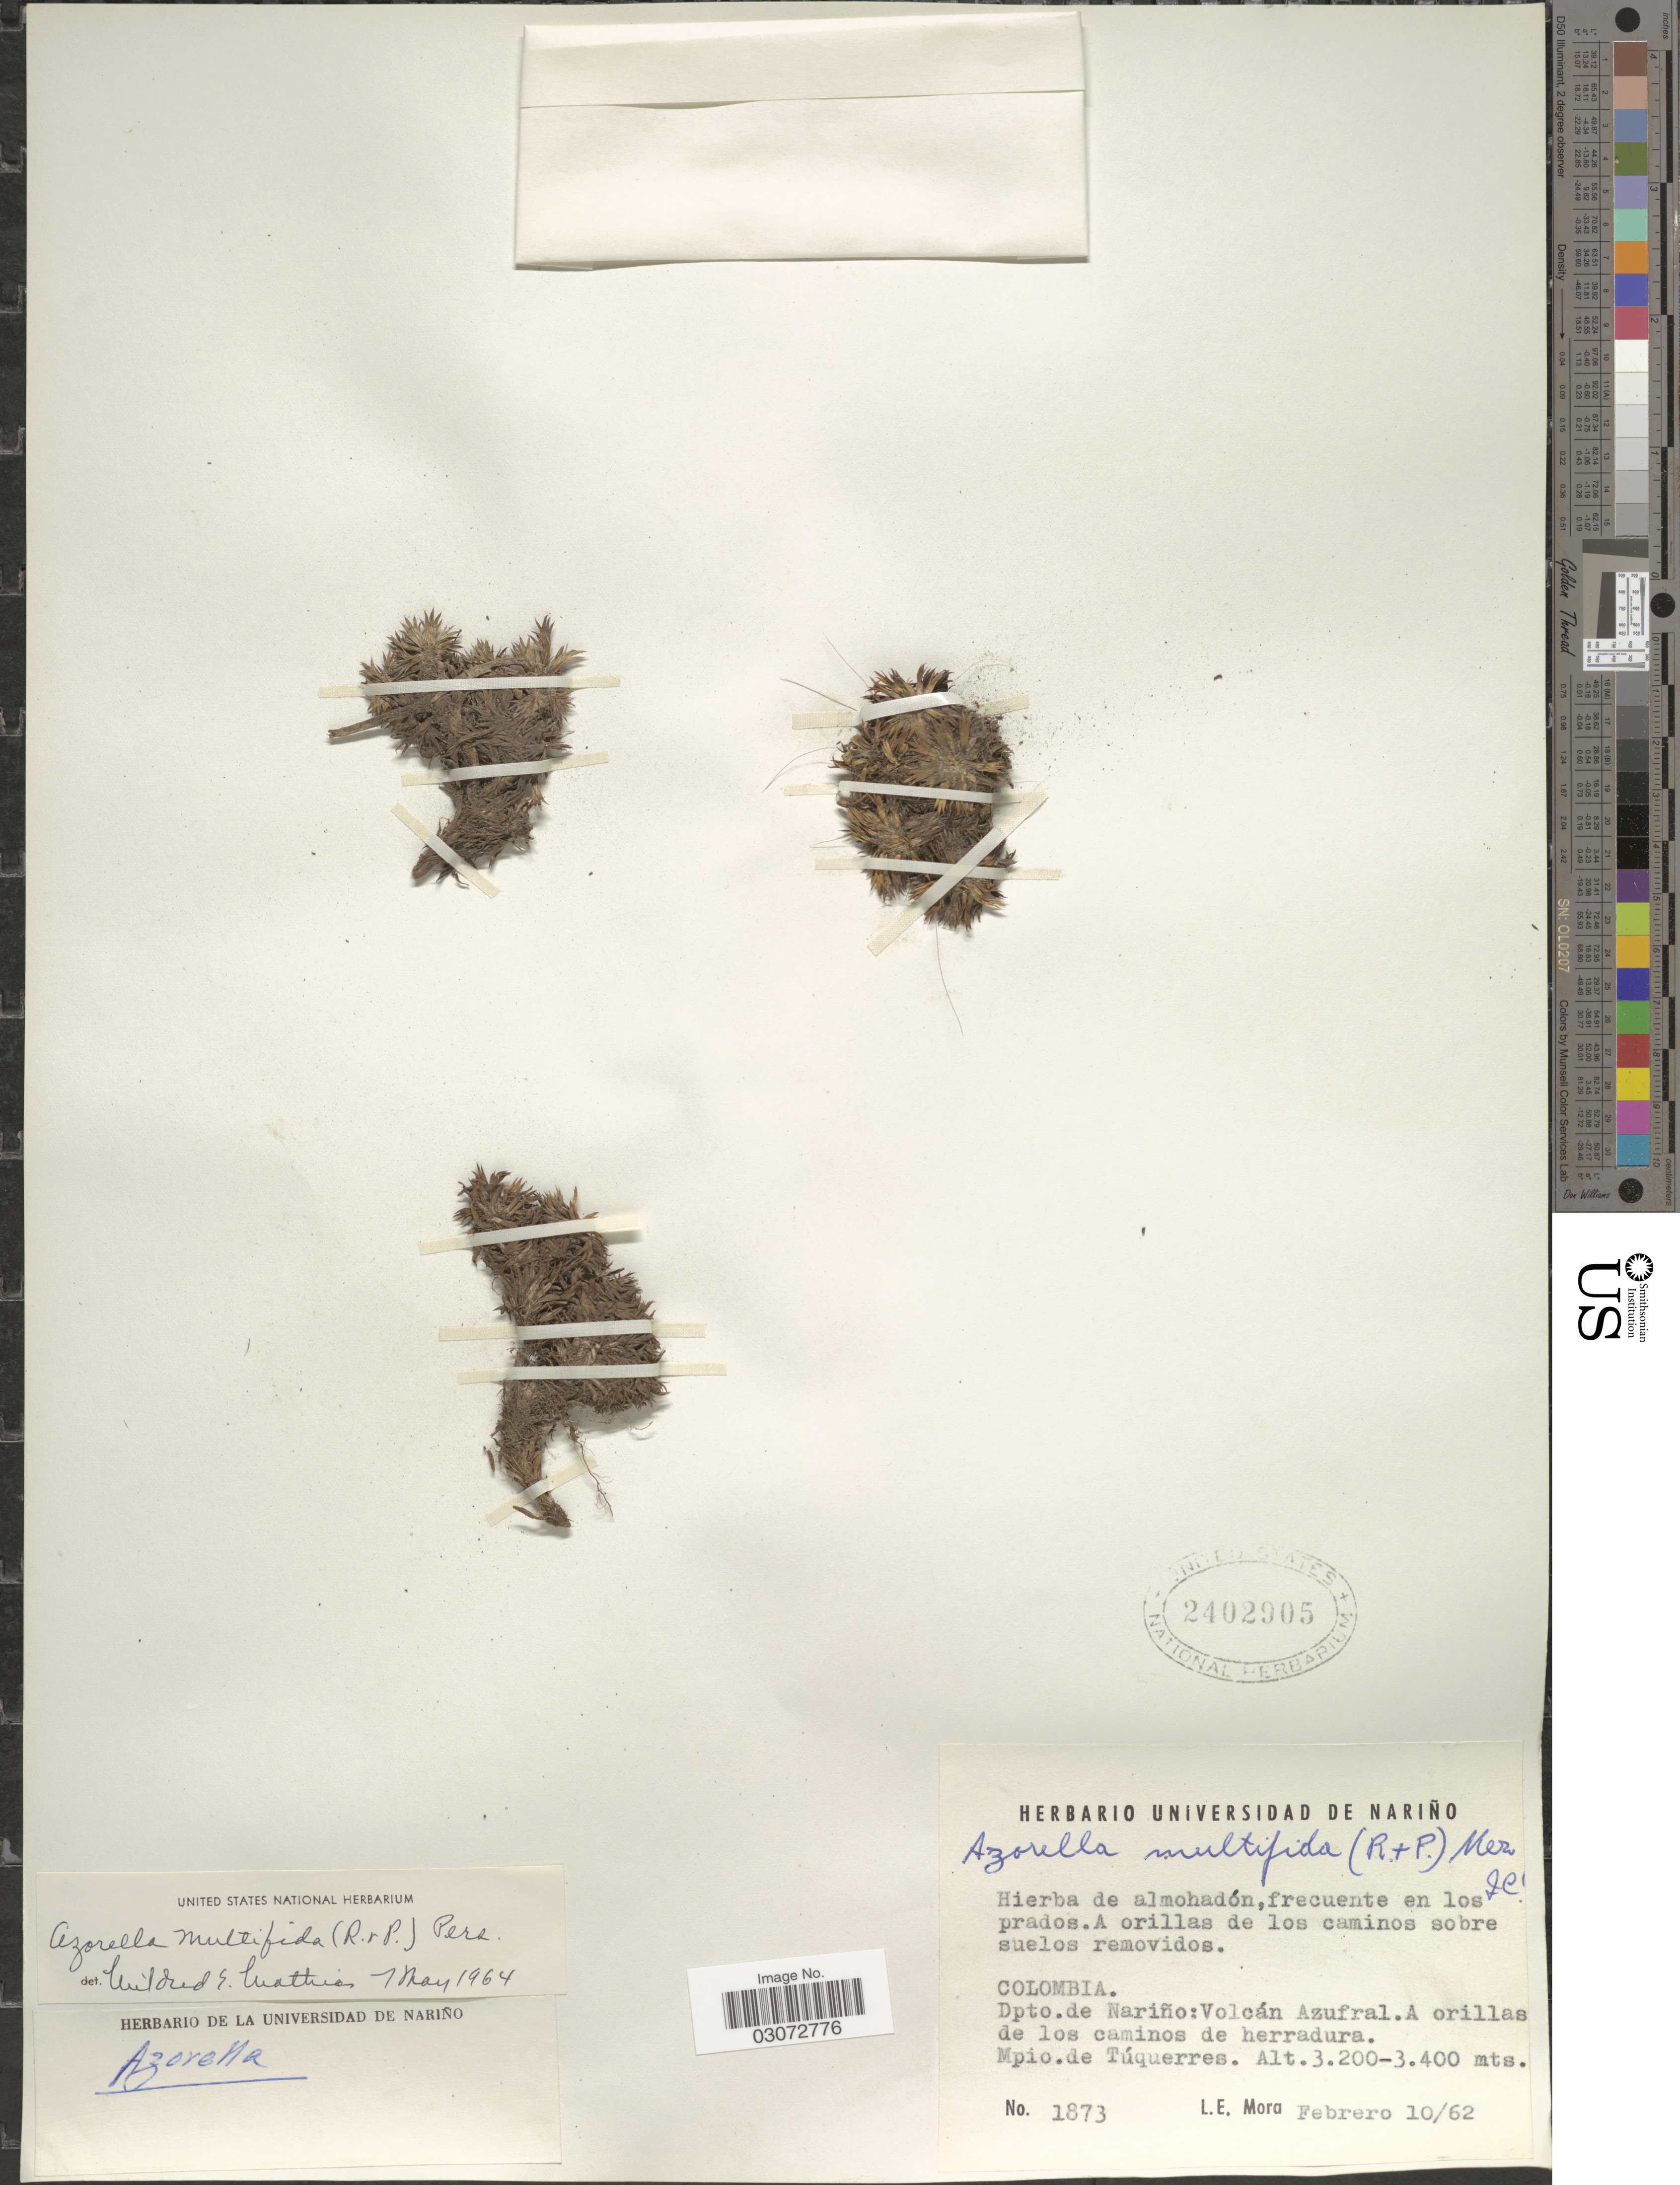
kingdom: Plantae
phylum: Tracheophyta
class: Magnoliopsida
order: Apiales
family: Apiaceae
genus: Azorella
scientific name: Azorella multifida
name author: (Ruiz & Pav.) Pers.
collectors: L. Mora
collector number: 1873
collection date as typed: Transcribed d/m/y: 10/2/62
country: Colombia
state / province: Nariño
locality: Dpto. de Nariño: Volcán Azufral. A orillas de los caminos de herradura. Mpio. de Túquerres.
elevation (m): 3200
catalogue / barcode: US 2402905